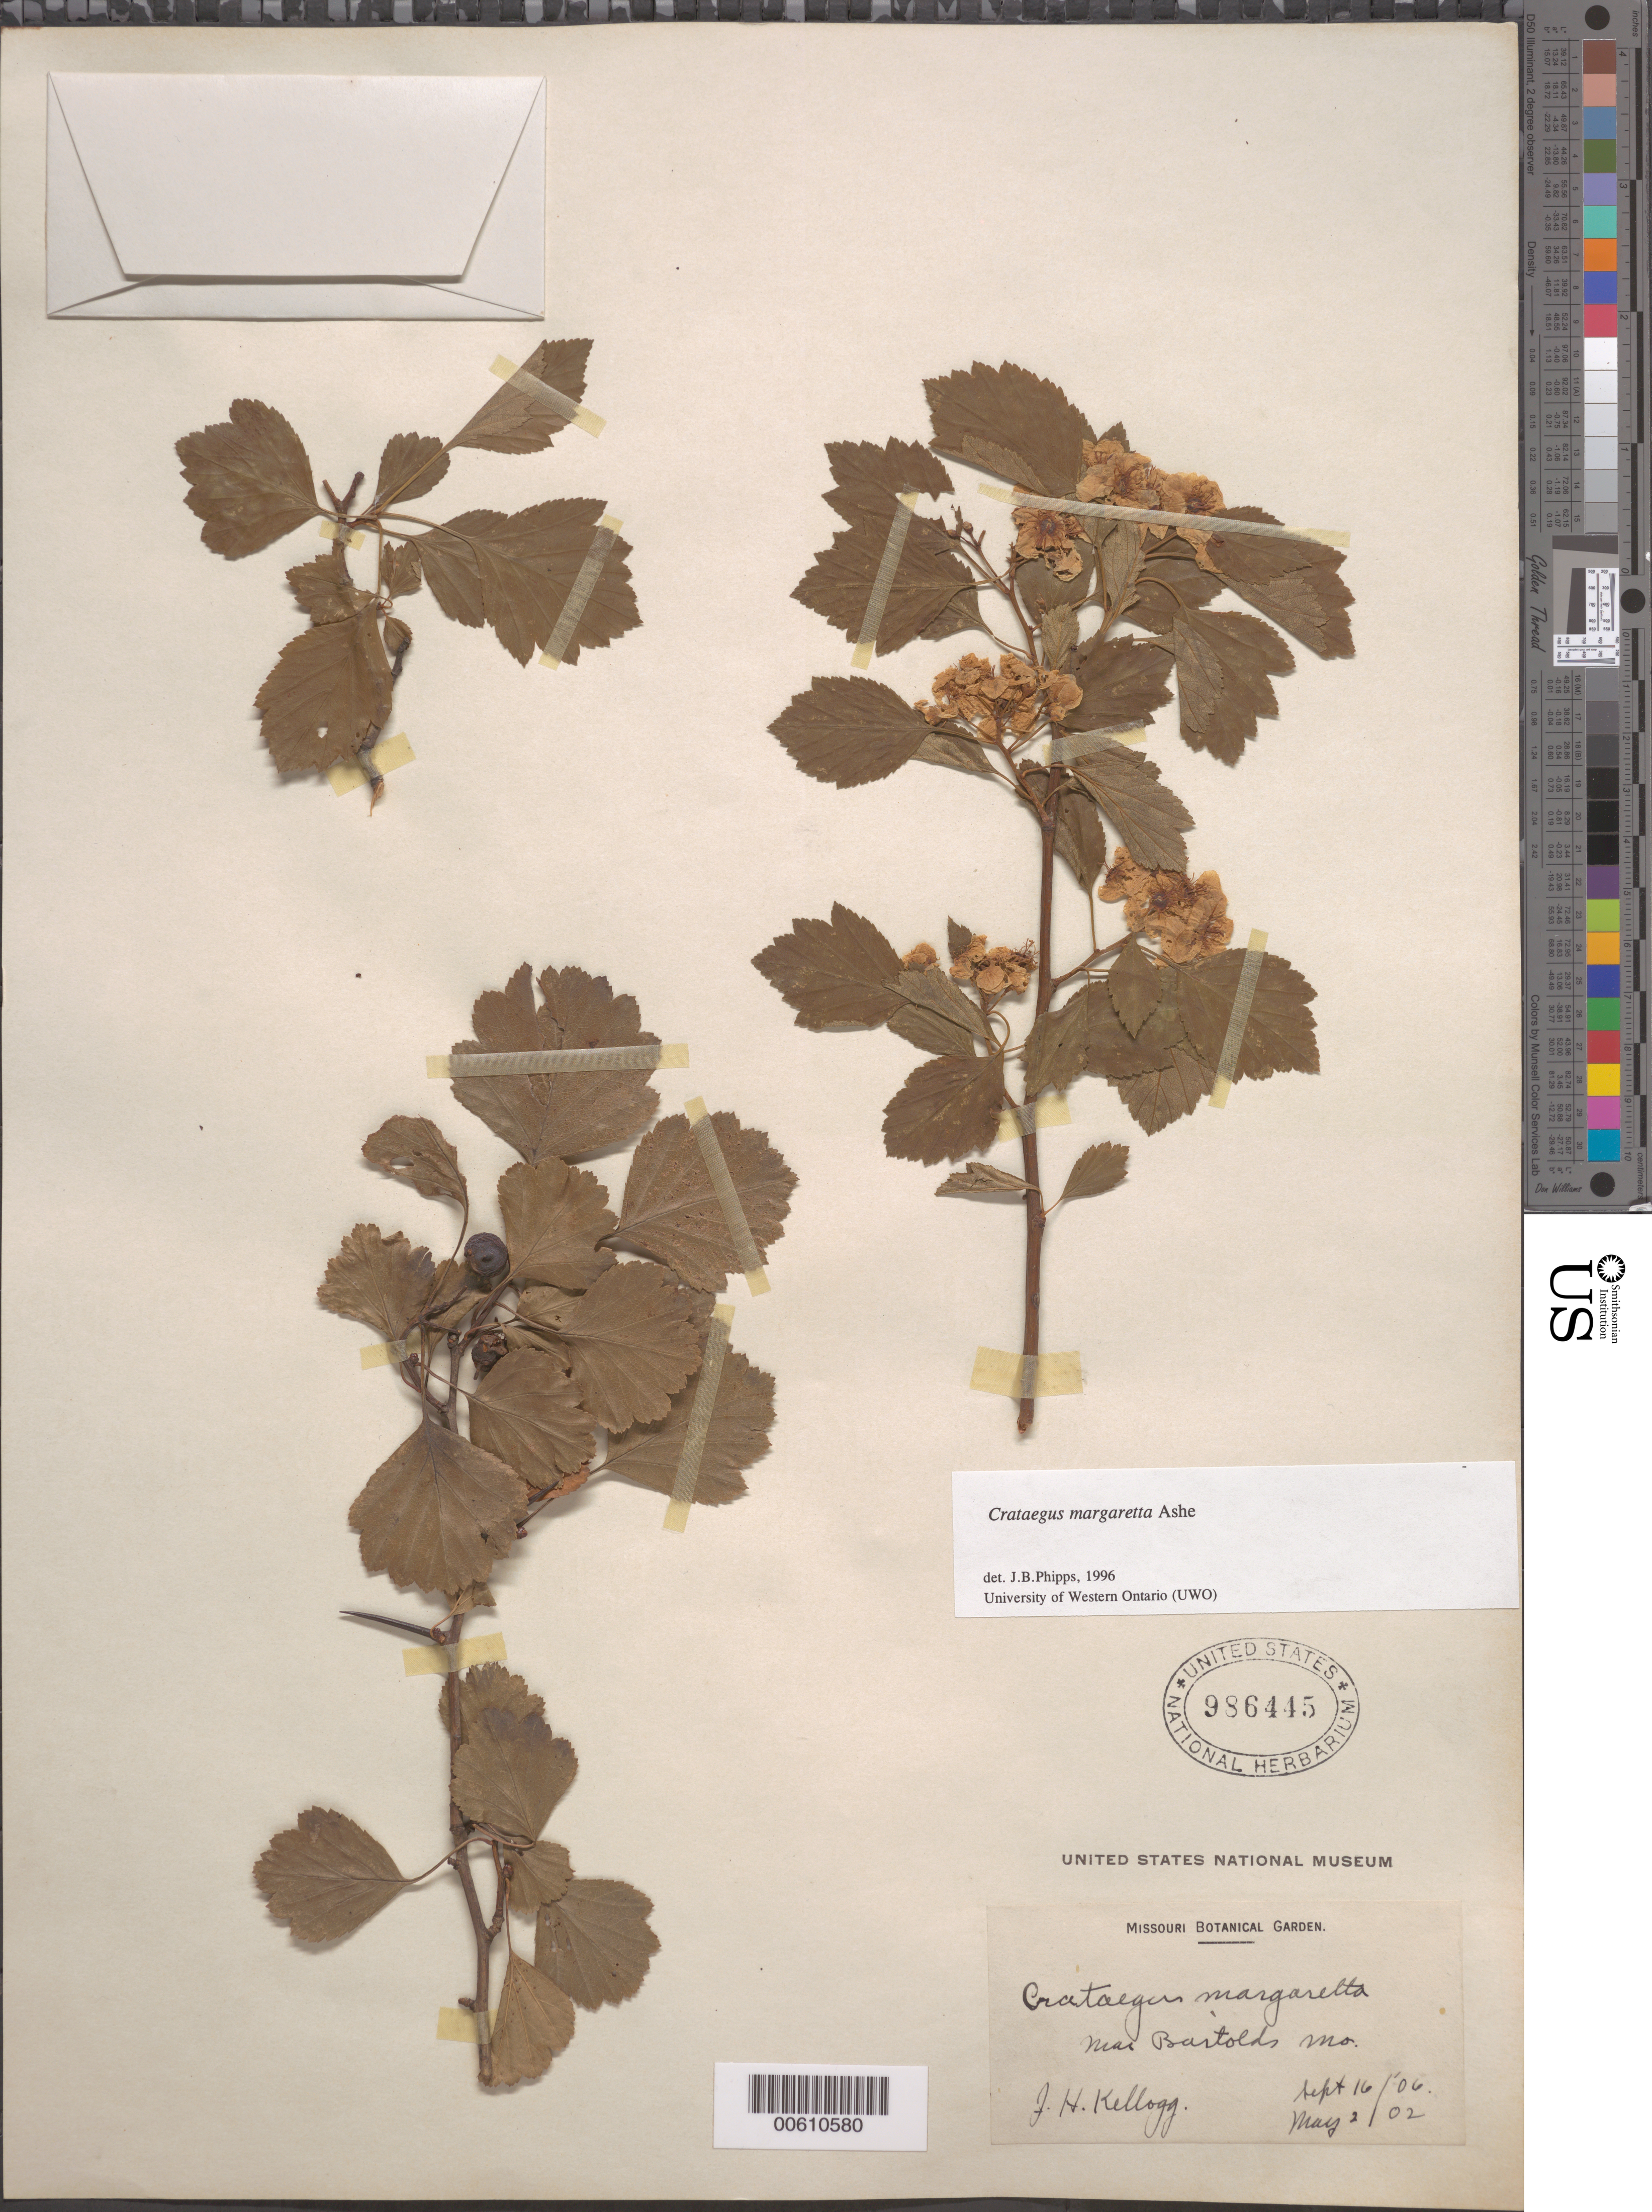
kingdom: Plantae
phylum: Tracheophyta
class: Magnoliopsida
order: Rosales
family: Rosaceae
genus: Crataegus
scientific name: Crataegus margarettae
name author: Ashe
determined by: Phipps, James B., (UWO), University of Western Ontario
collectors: J. H. Kellogg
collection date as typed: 02 May 1902 and 16 Sep 1906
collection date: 1902-05-02,1906-09-16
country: United States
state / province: Missouri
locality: near Bartolds.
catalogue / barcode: US 986445